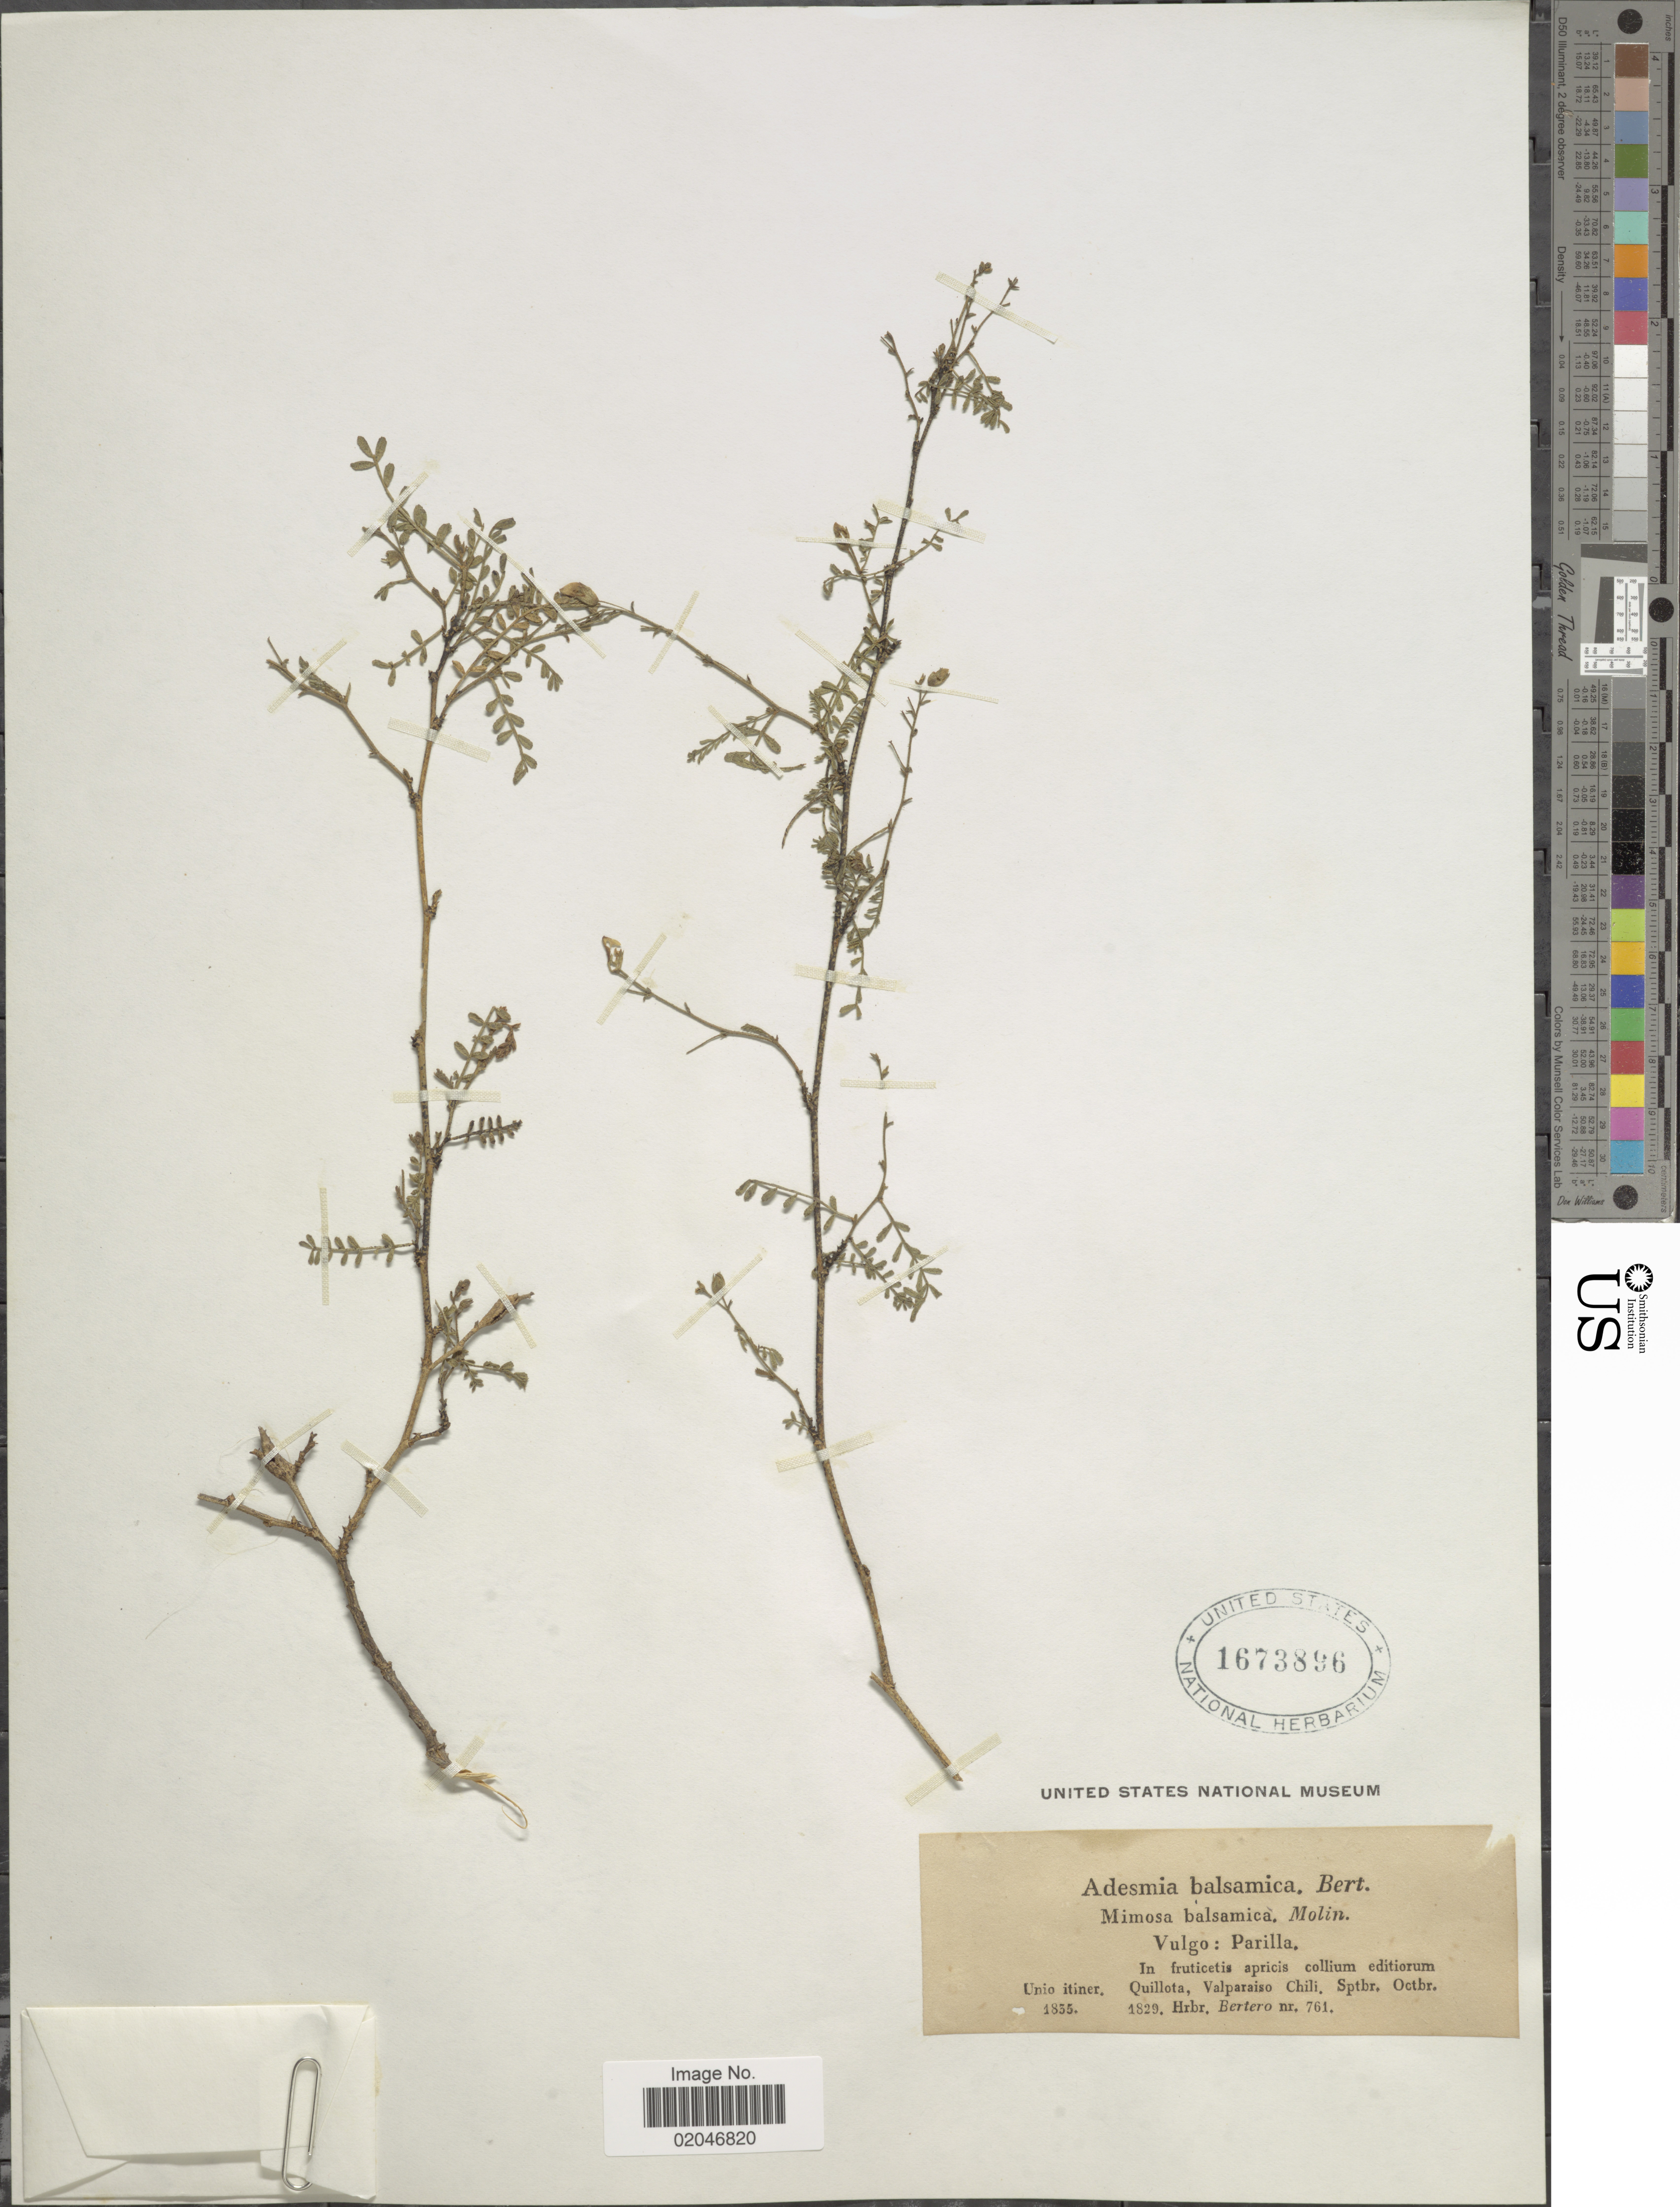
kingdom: Plantae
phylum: Tracheophyta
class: Magnoliopsida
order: Fabales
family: Fabaceae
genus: Adesmia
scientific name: Adesmia balsamica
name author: Colla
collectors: Bertero, --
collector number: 761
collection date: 1829-09/1835-10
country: Chile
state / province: Valparaíso (V)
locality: Unio itiner. Quillota, Valparaiso Chili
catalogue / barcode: US 1673896